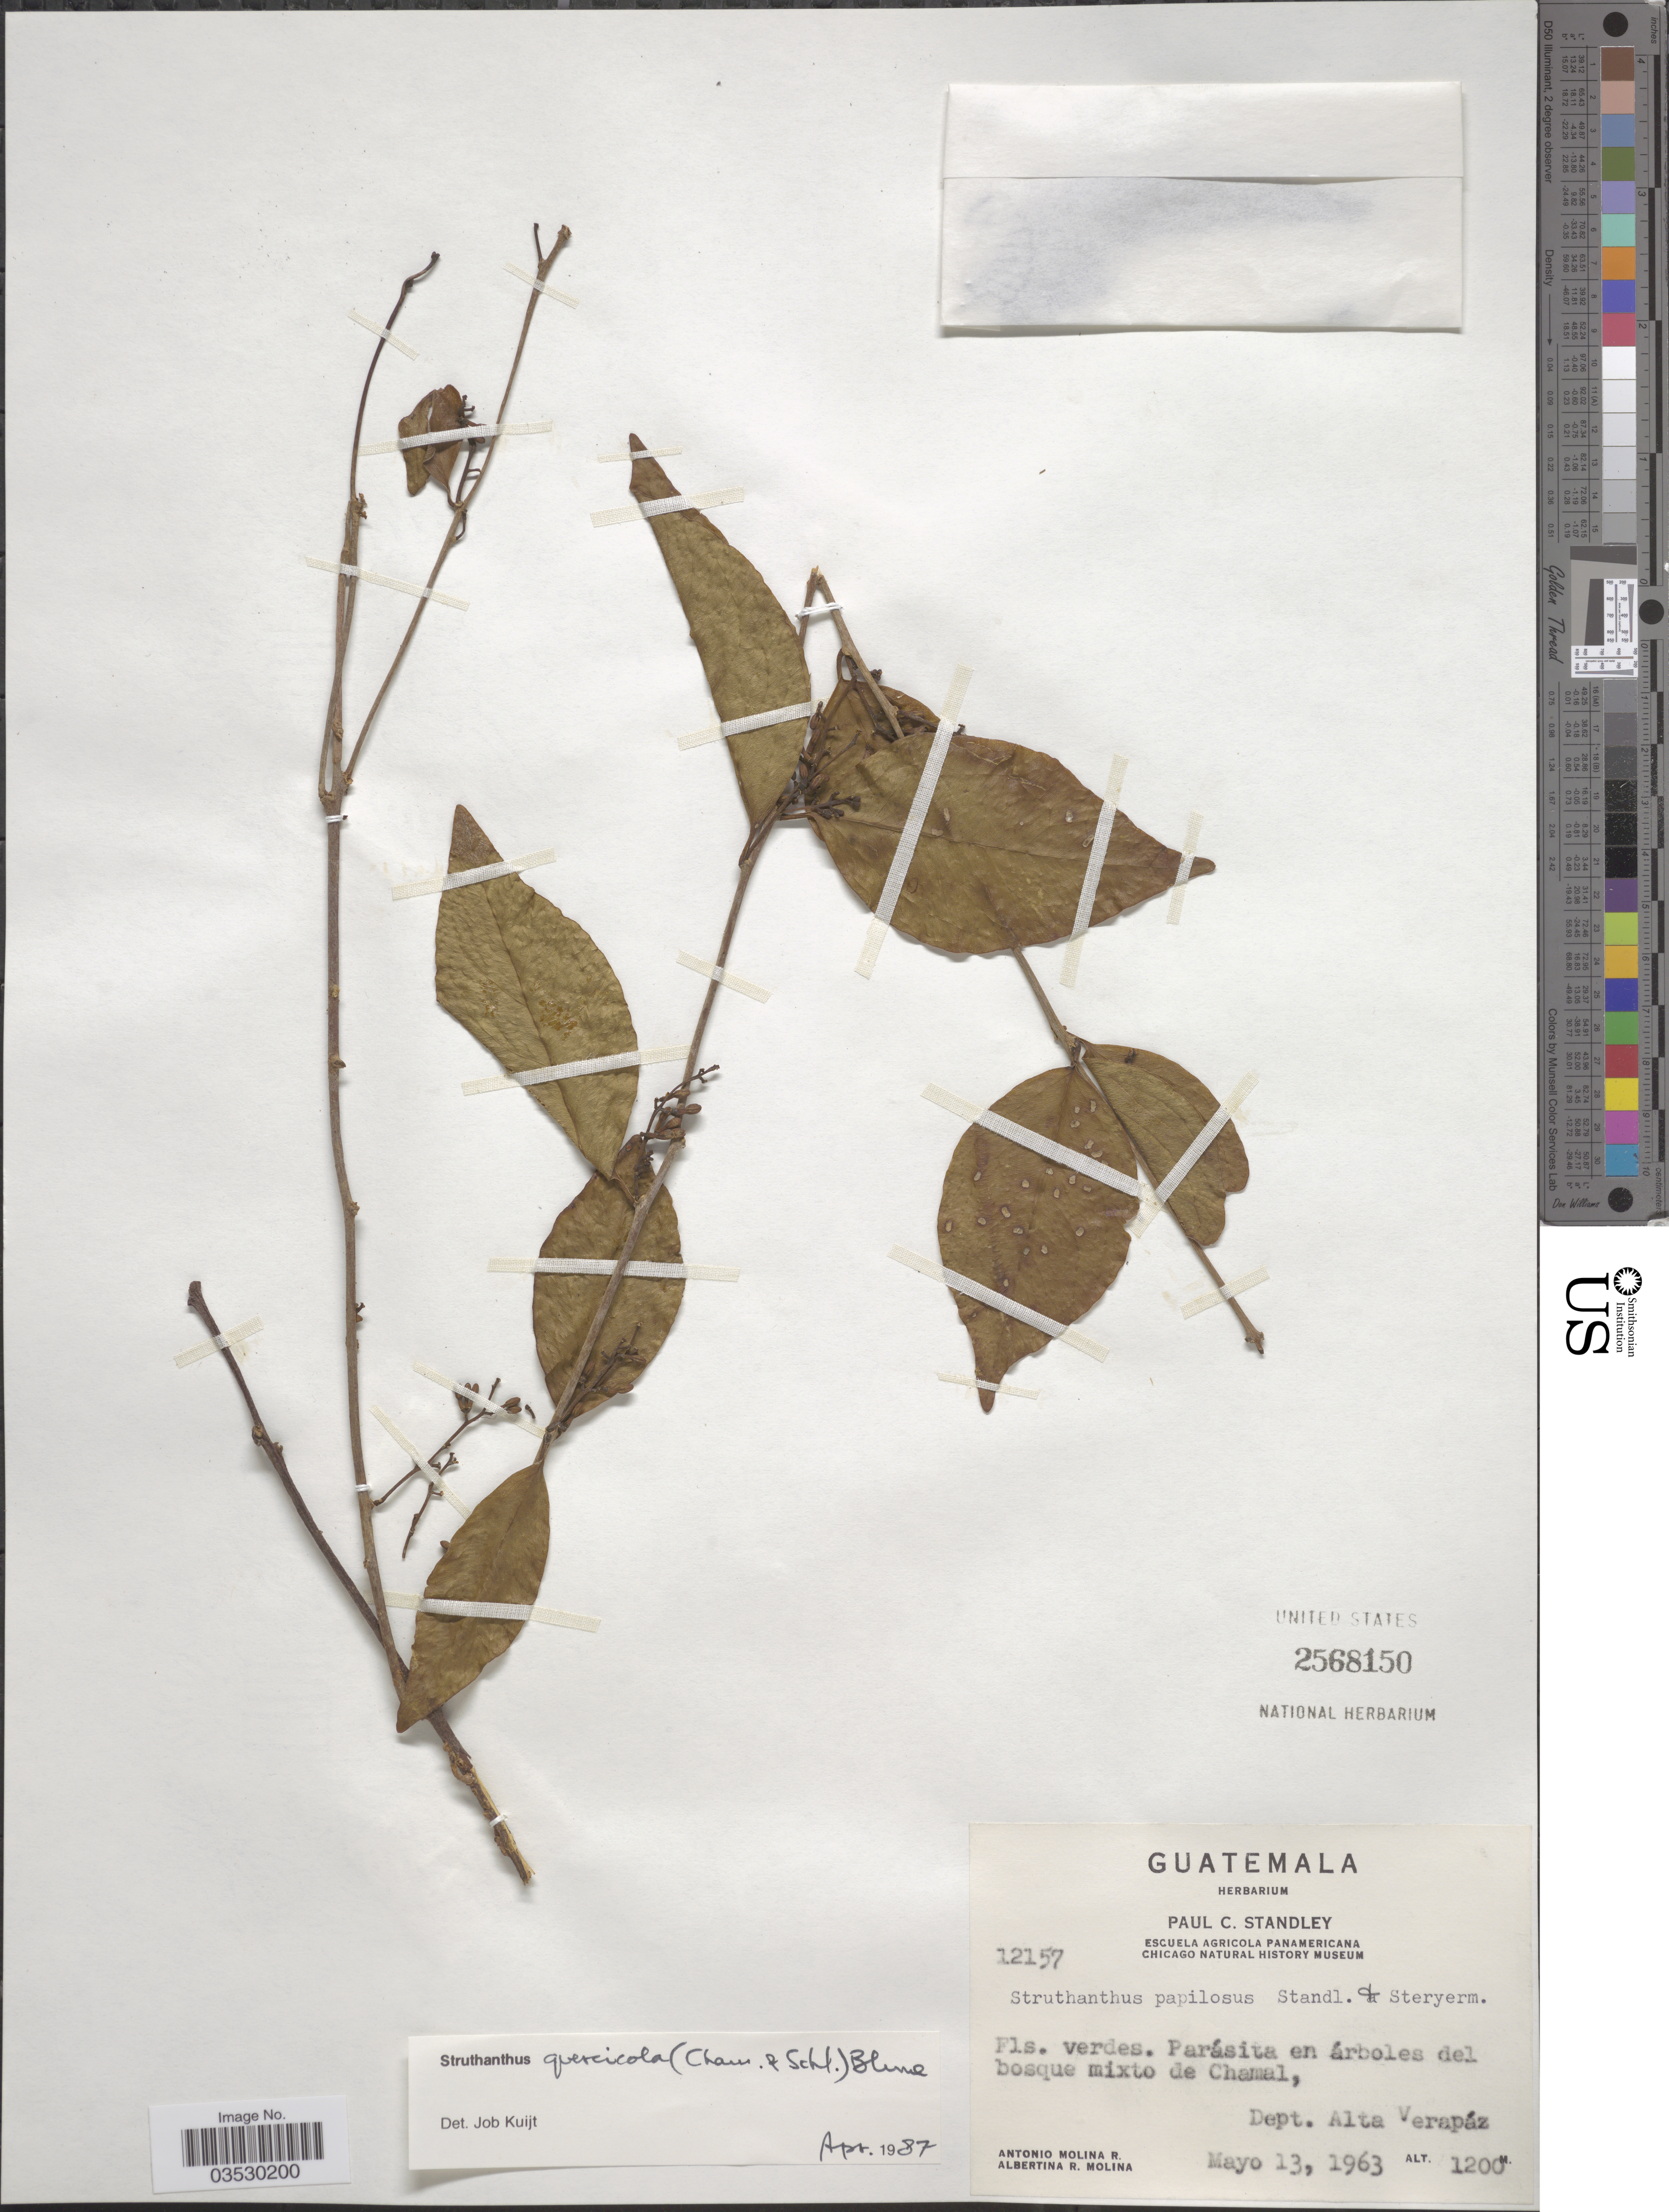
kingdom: Plantae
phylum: Tracheophyta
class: Magnoliopsida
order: Santalales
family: Loranthaceae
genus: Struthanthus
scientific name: Struthanthus quercicola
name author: (Kuijt) Cham. & Schltr.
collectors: A. Molina R. & A. R. Molina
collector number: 12157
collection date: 1963-05-13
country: Guatemala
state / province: Alta Verapaz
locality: Bosque mixto de Chamal, Dept. Alta Verapaz.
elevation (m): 1200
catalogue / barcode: US 2568150